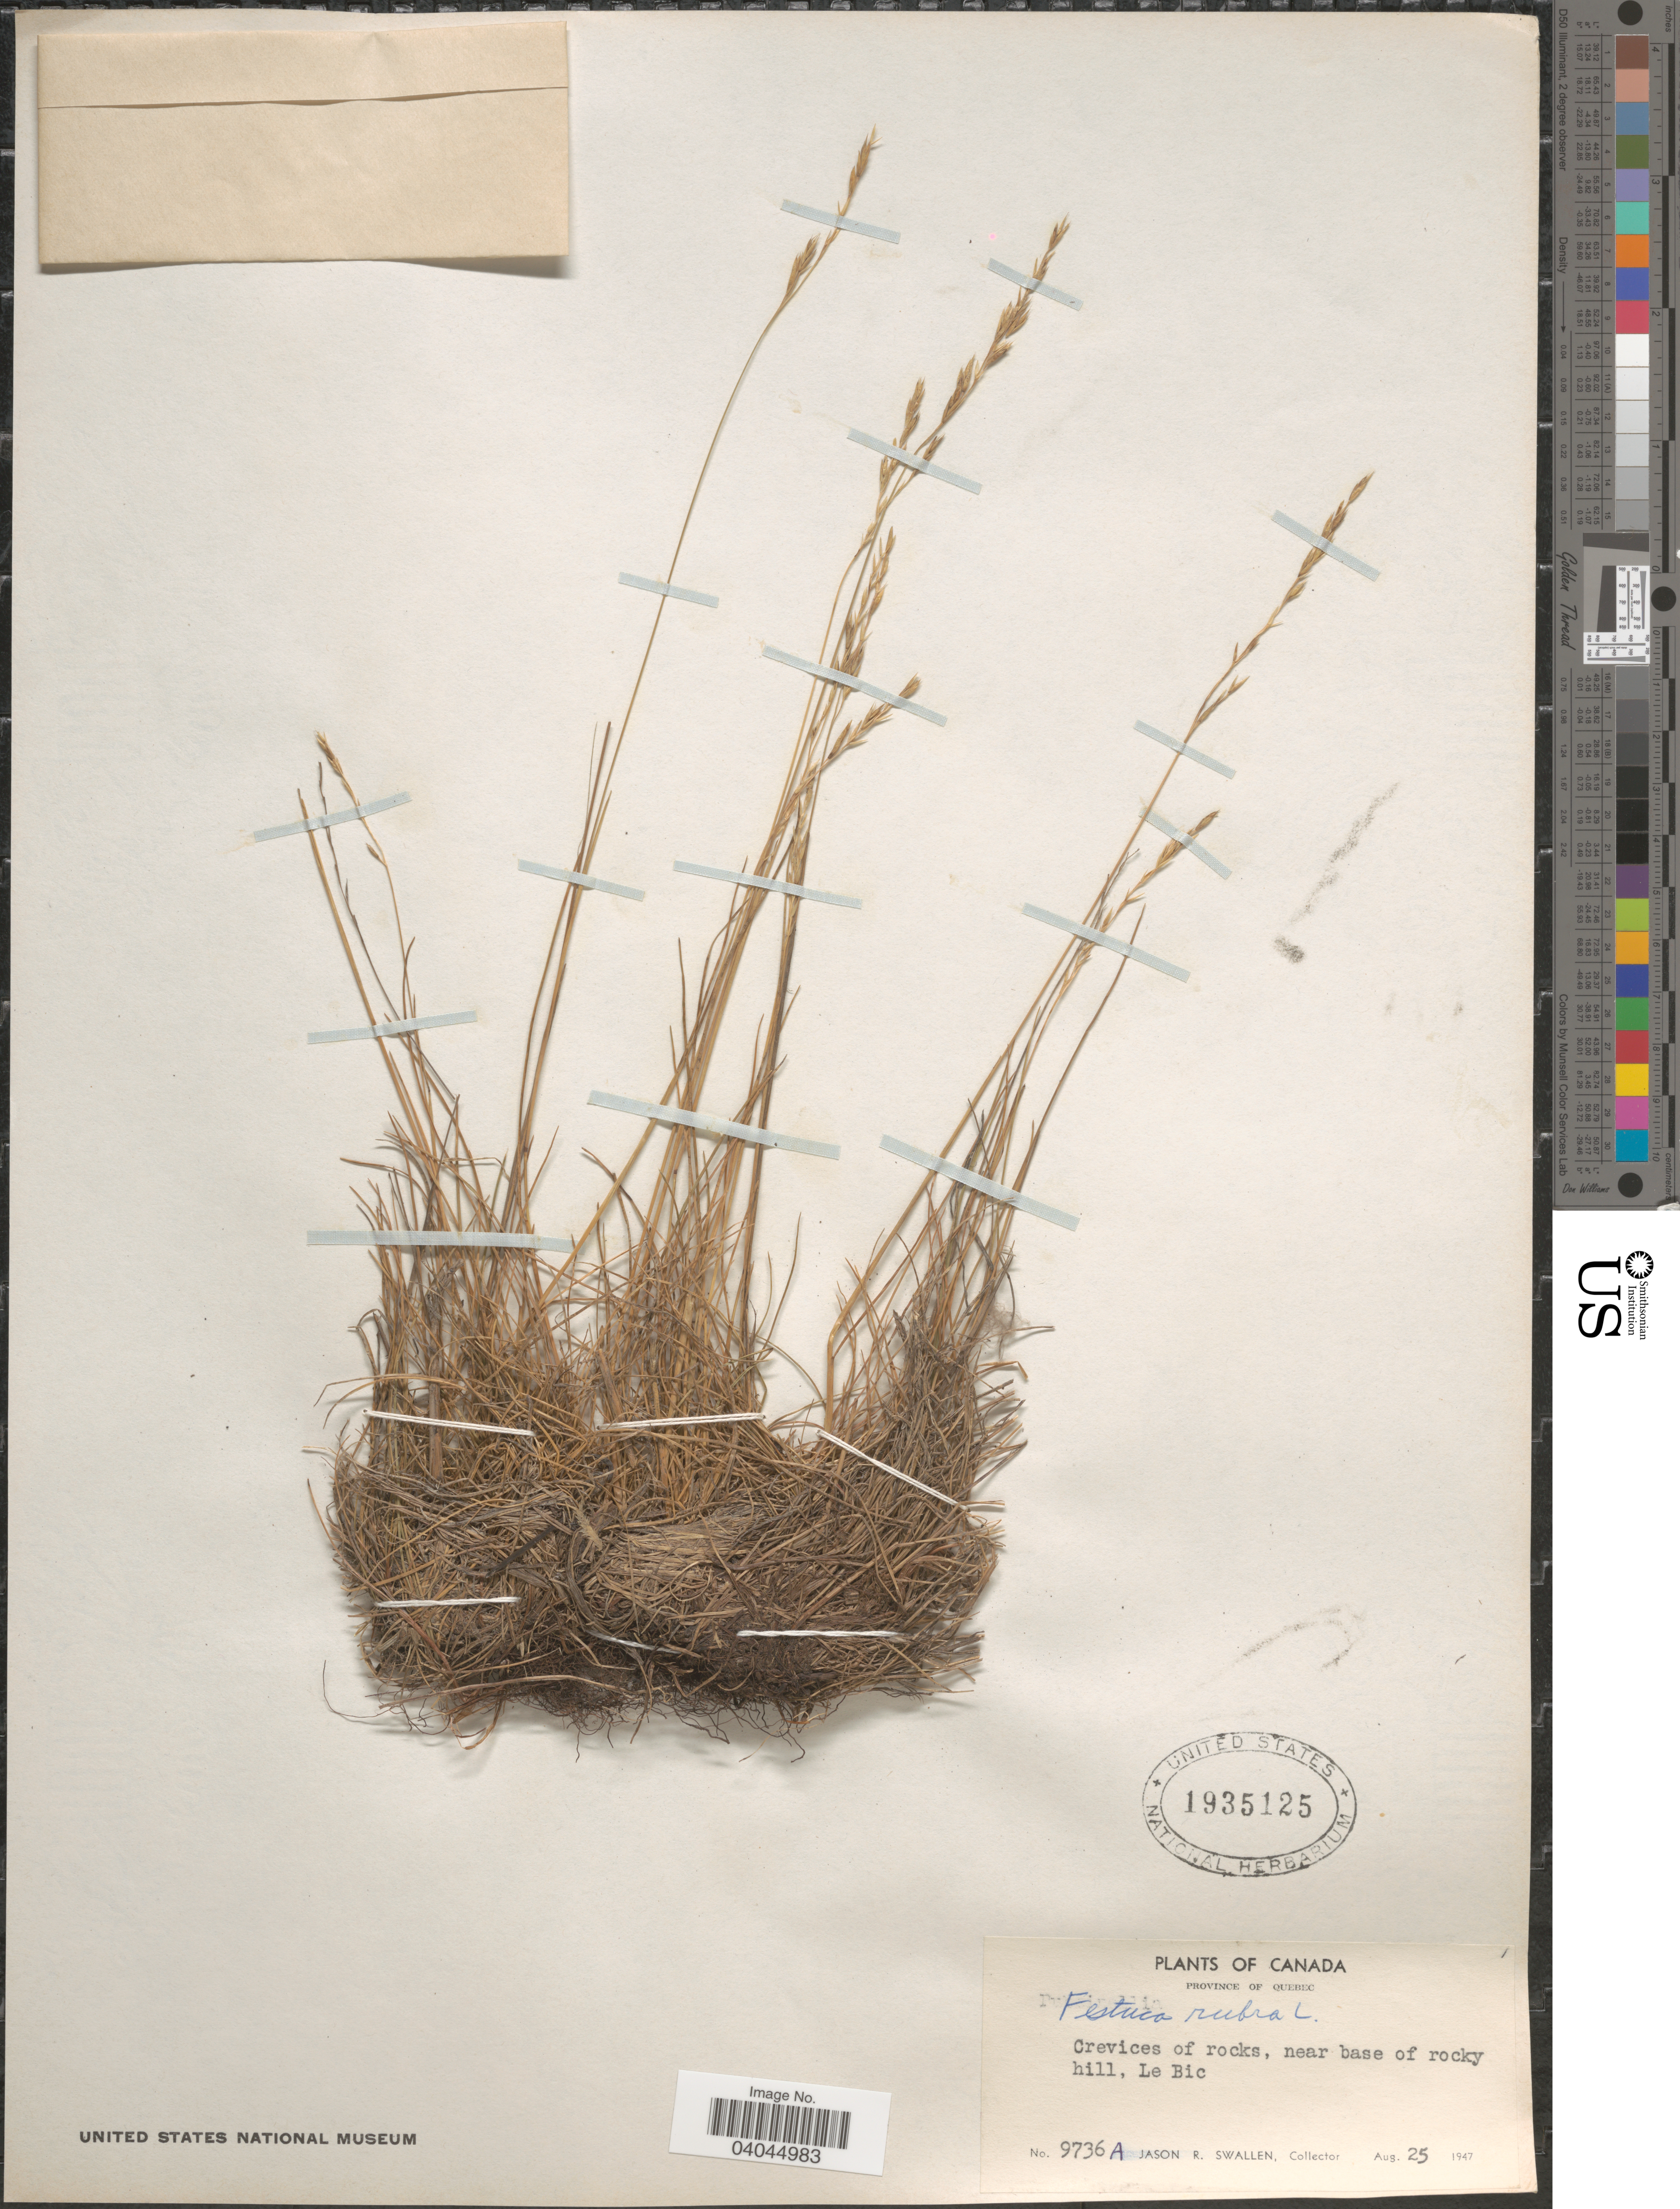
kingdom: Plantae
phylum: Tracheophyta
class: Liliopsida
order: Poales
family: Poaceae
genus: Festuca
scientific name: Festuca rubra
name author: L.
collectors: J. R. Swallen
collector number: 9736A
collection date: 1947-08-25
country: Canada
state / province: Quebec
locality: Crevices of rocks, near base of rocky hill, Le Bic.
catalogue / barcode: US 1935125